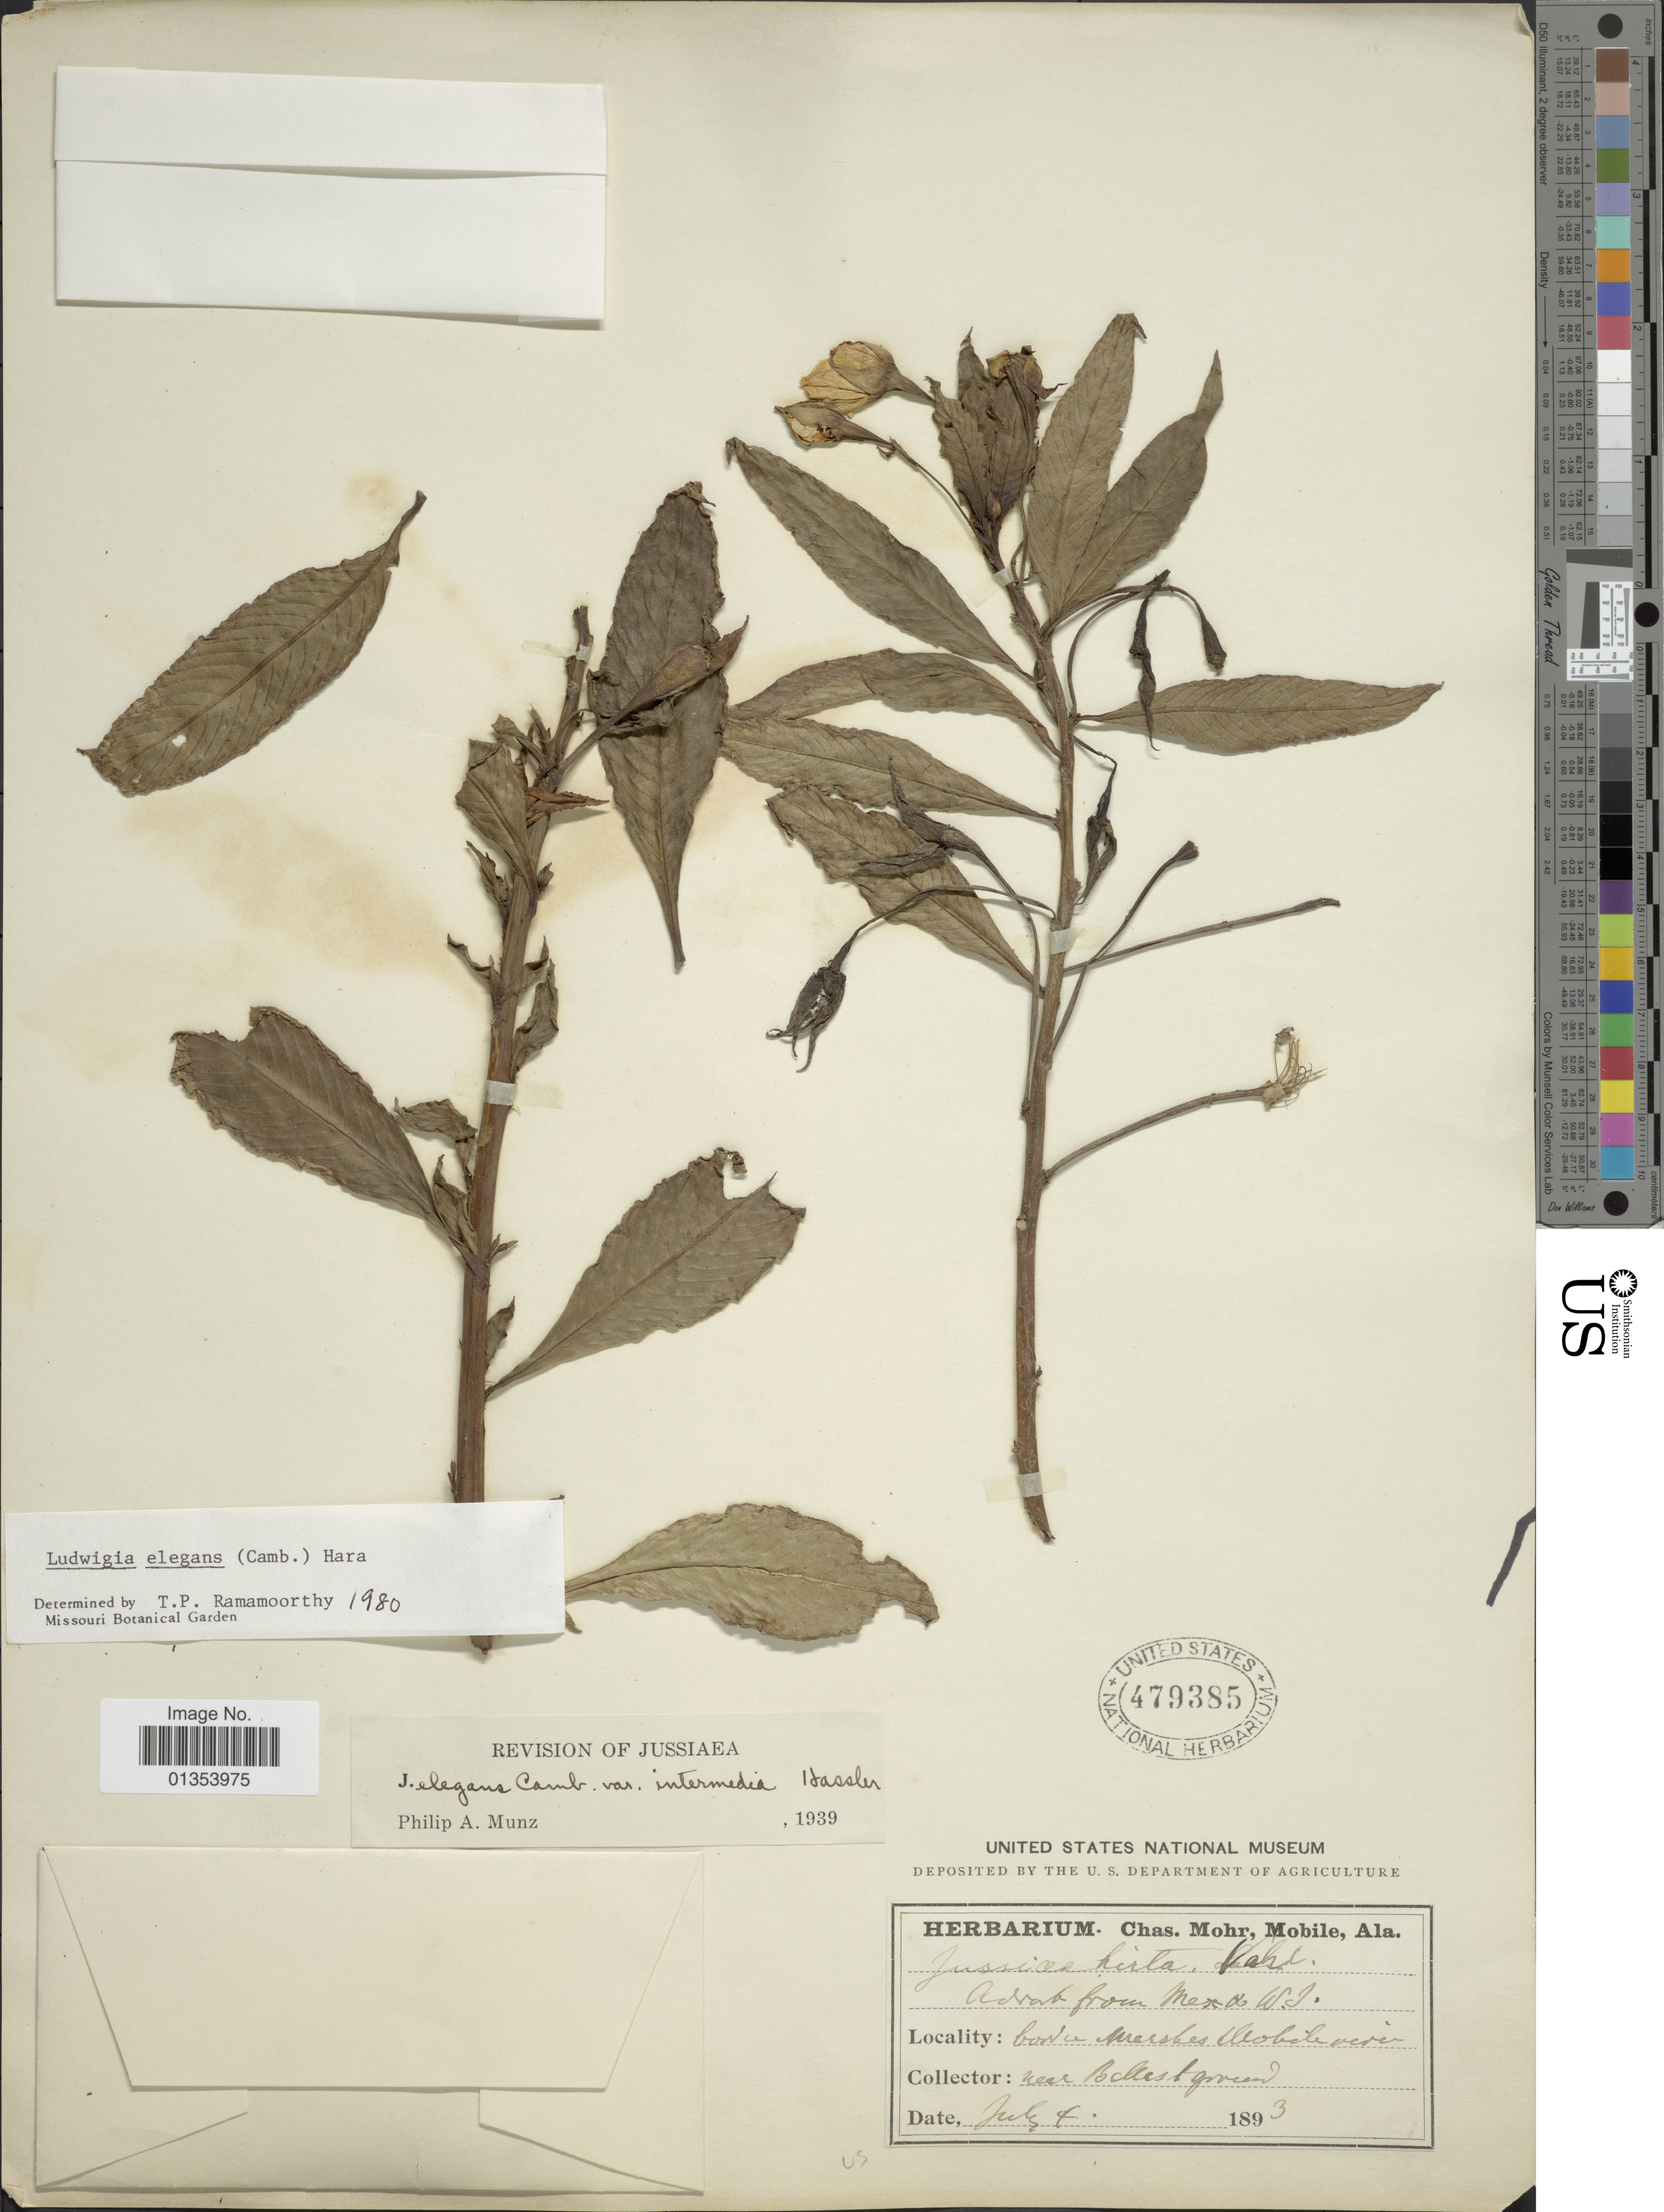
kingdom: Plantae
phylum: Tracheophyta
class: Magnoliopsida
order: Myrtales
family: Onagraceae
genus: Ludwigia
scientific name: Ludwigia elegans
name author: (Cambess.) H. Hara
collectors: C. T. Mohr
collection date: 1893-07-04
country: United States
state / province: Alabama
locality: Border marshes Mobile river near Ballast ground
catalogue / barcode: US 479385